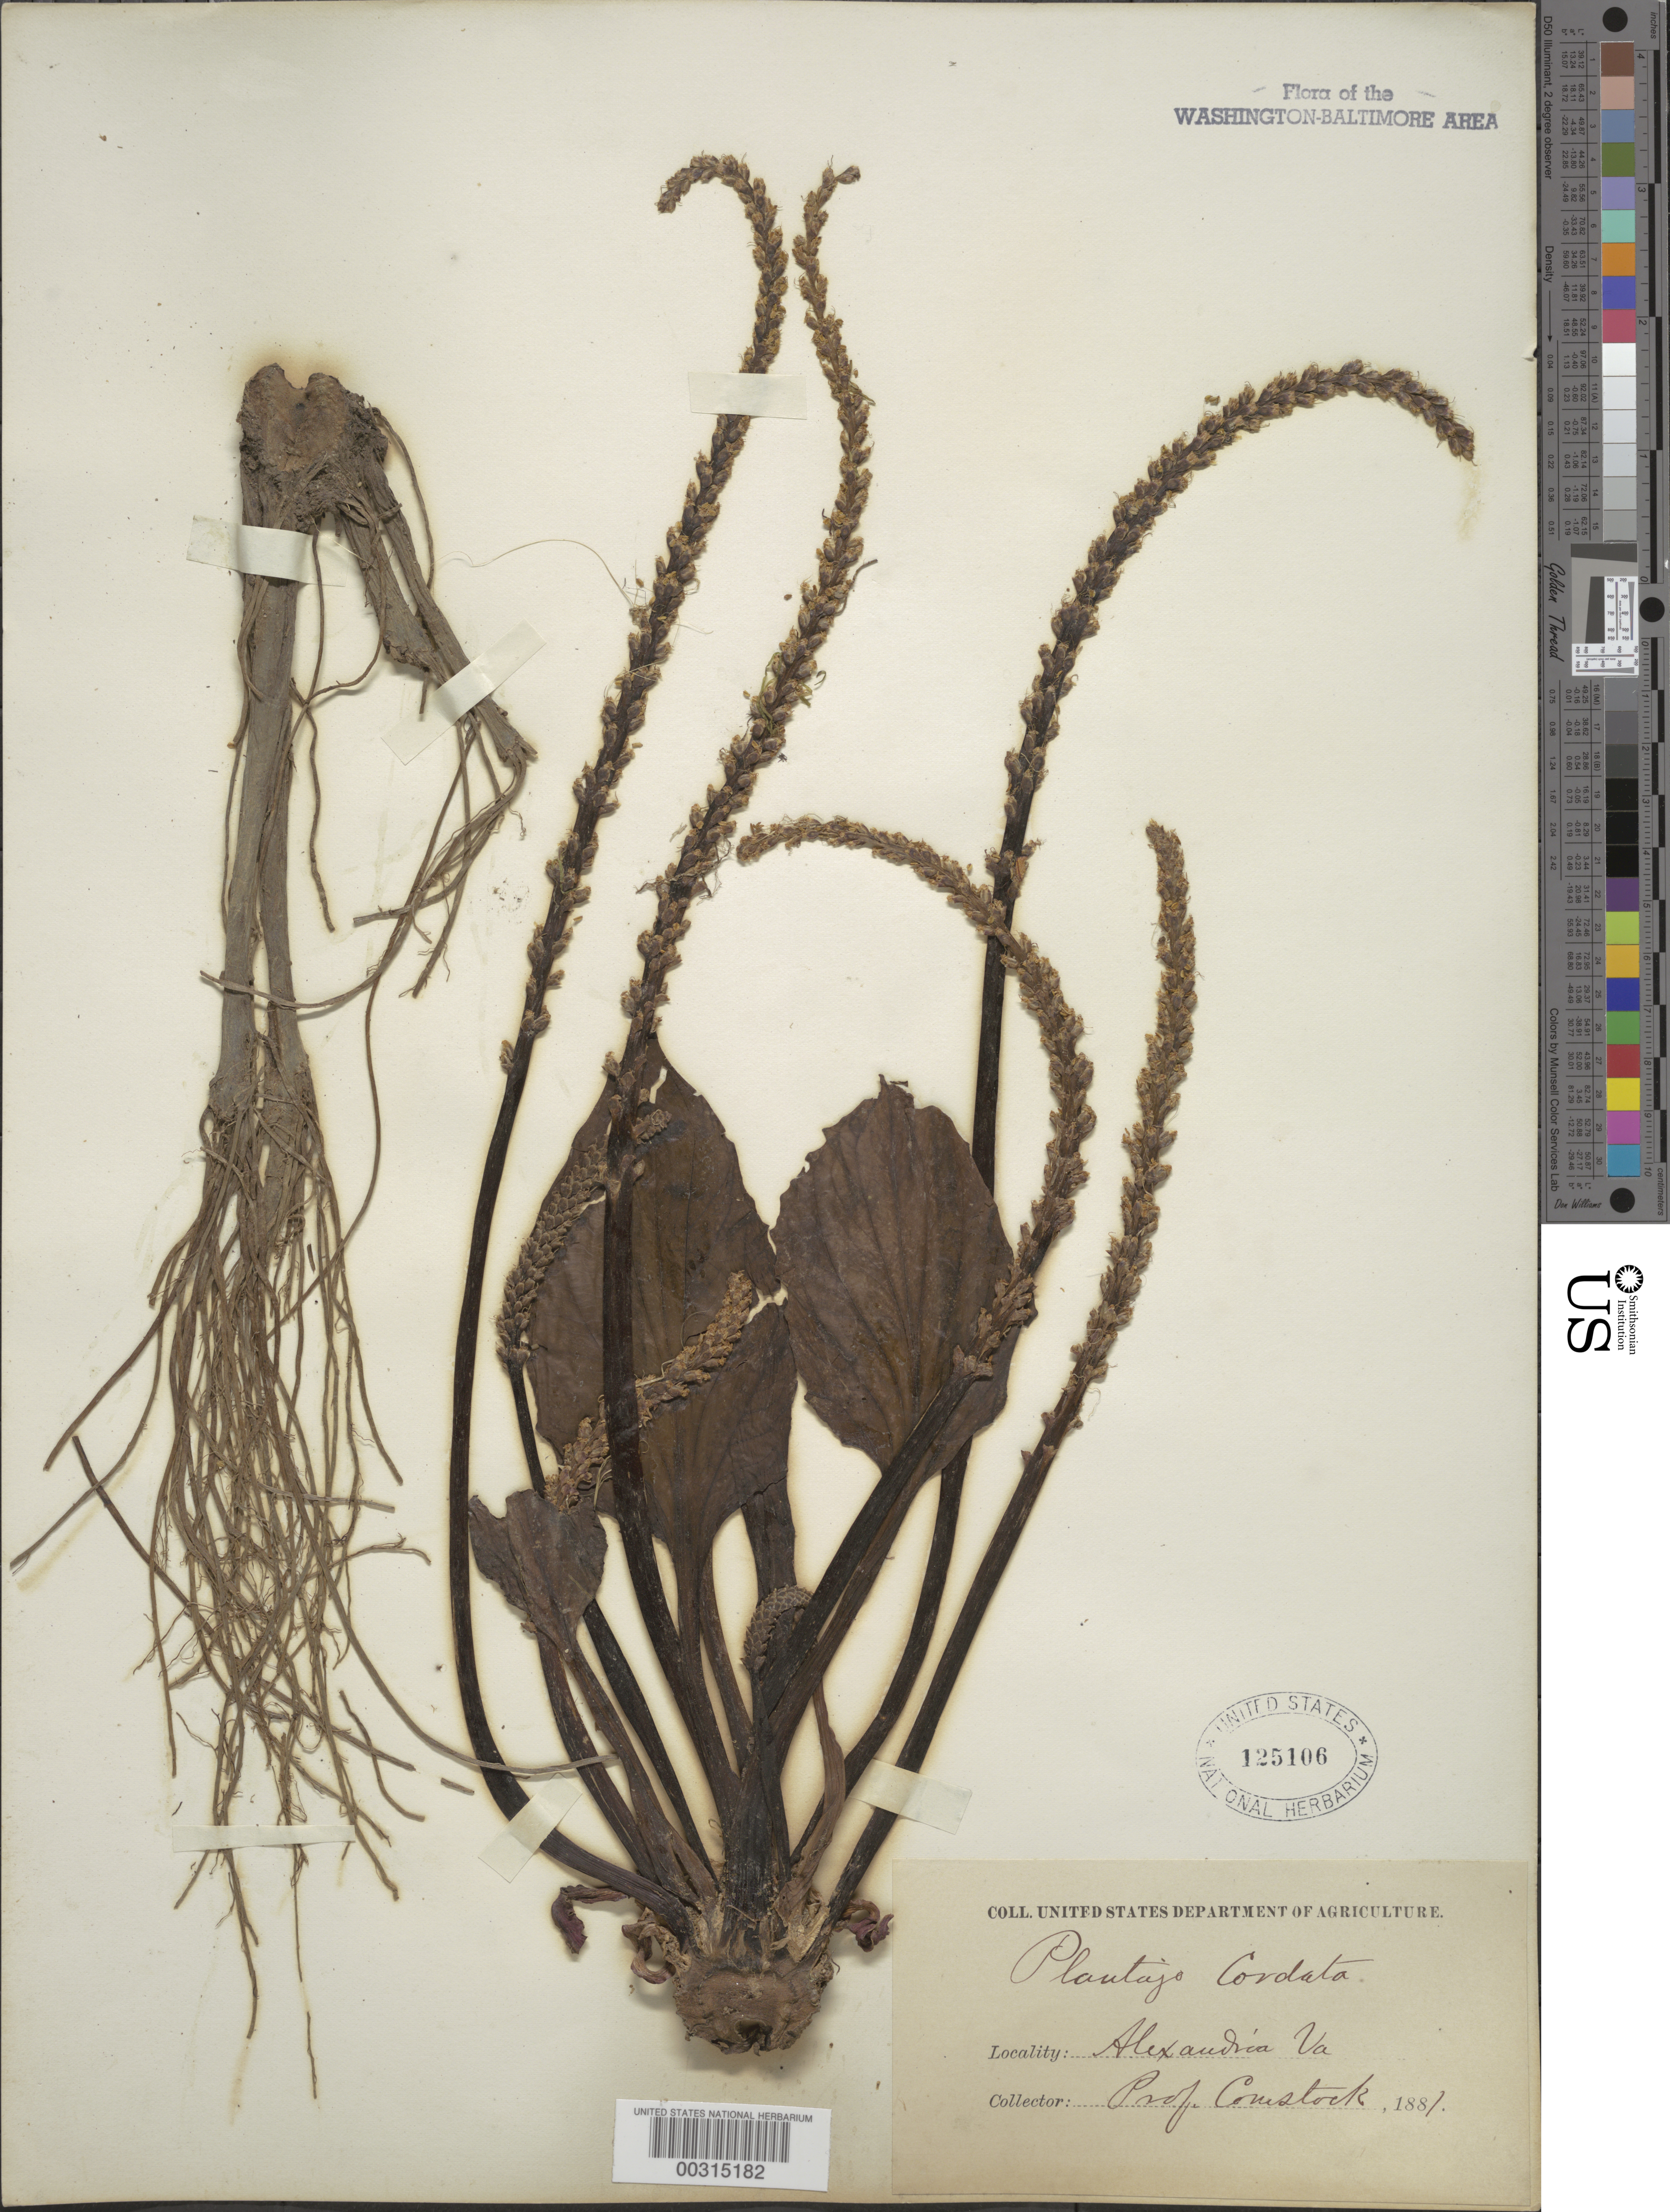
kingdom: Plantae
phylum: Tracheophyta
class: Magnoliopsida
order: Lamiales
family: Plantaginaceae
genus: Plantago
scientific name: Plantago cordata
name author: Lam.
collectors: -. Comstock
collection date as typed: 1881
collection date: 1881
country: United States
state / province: Virginia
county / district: City of Alexandria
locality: Alexandria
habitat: In water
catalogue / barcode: US 125106